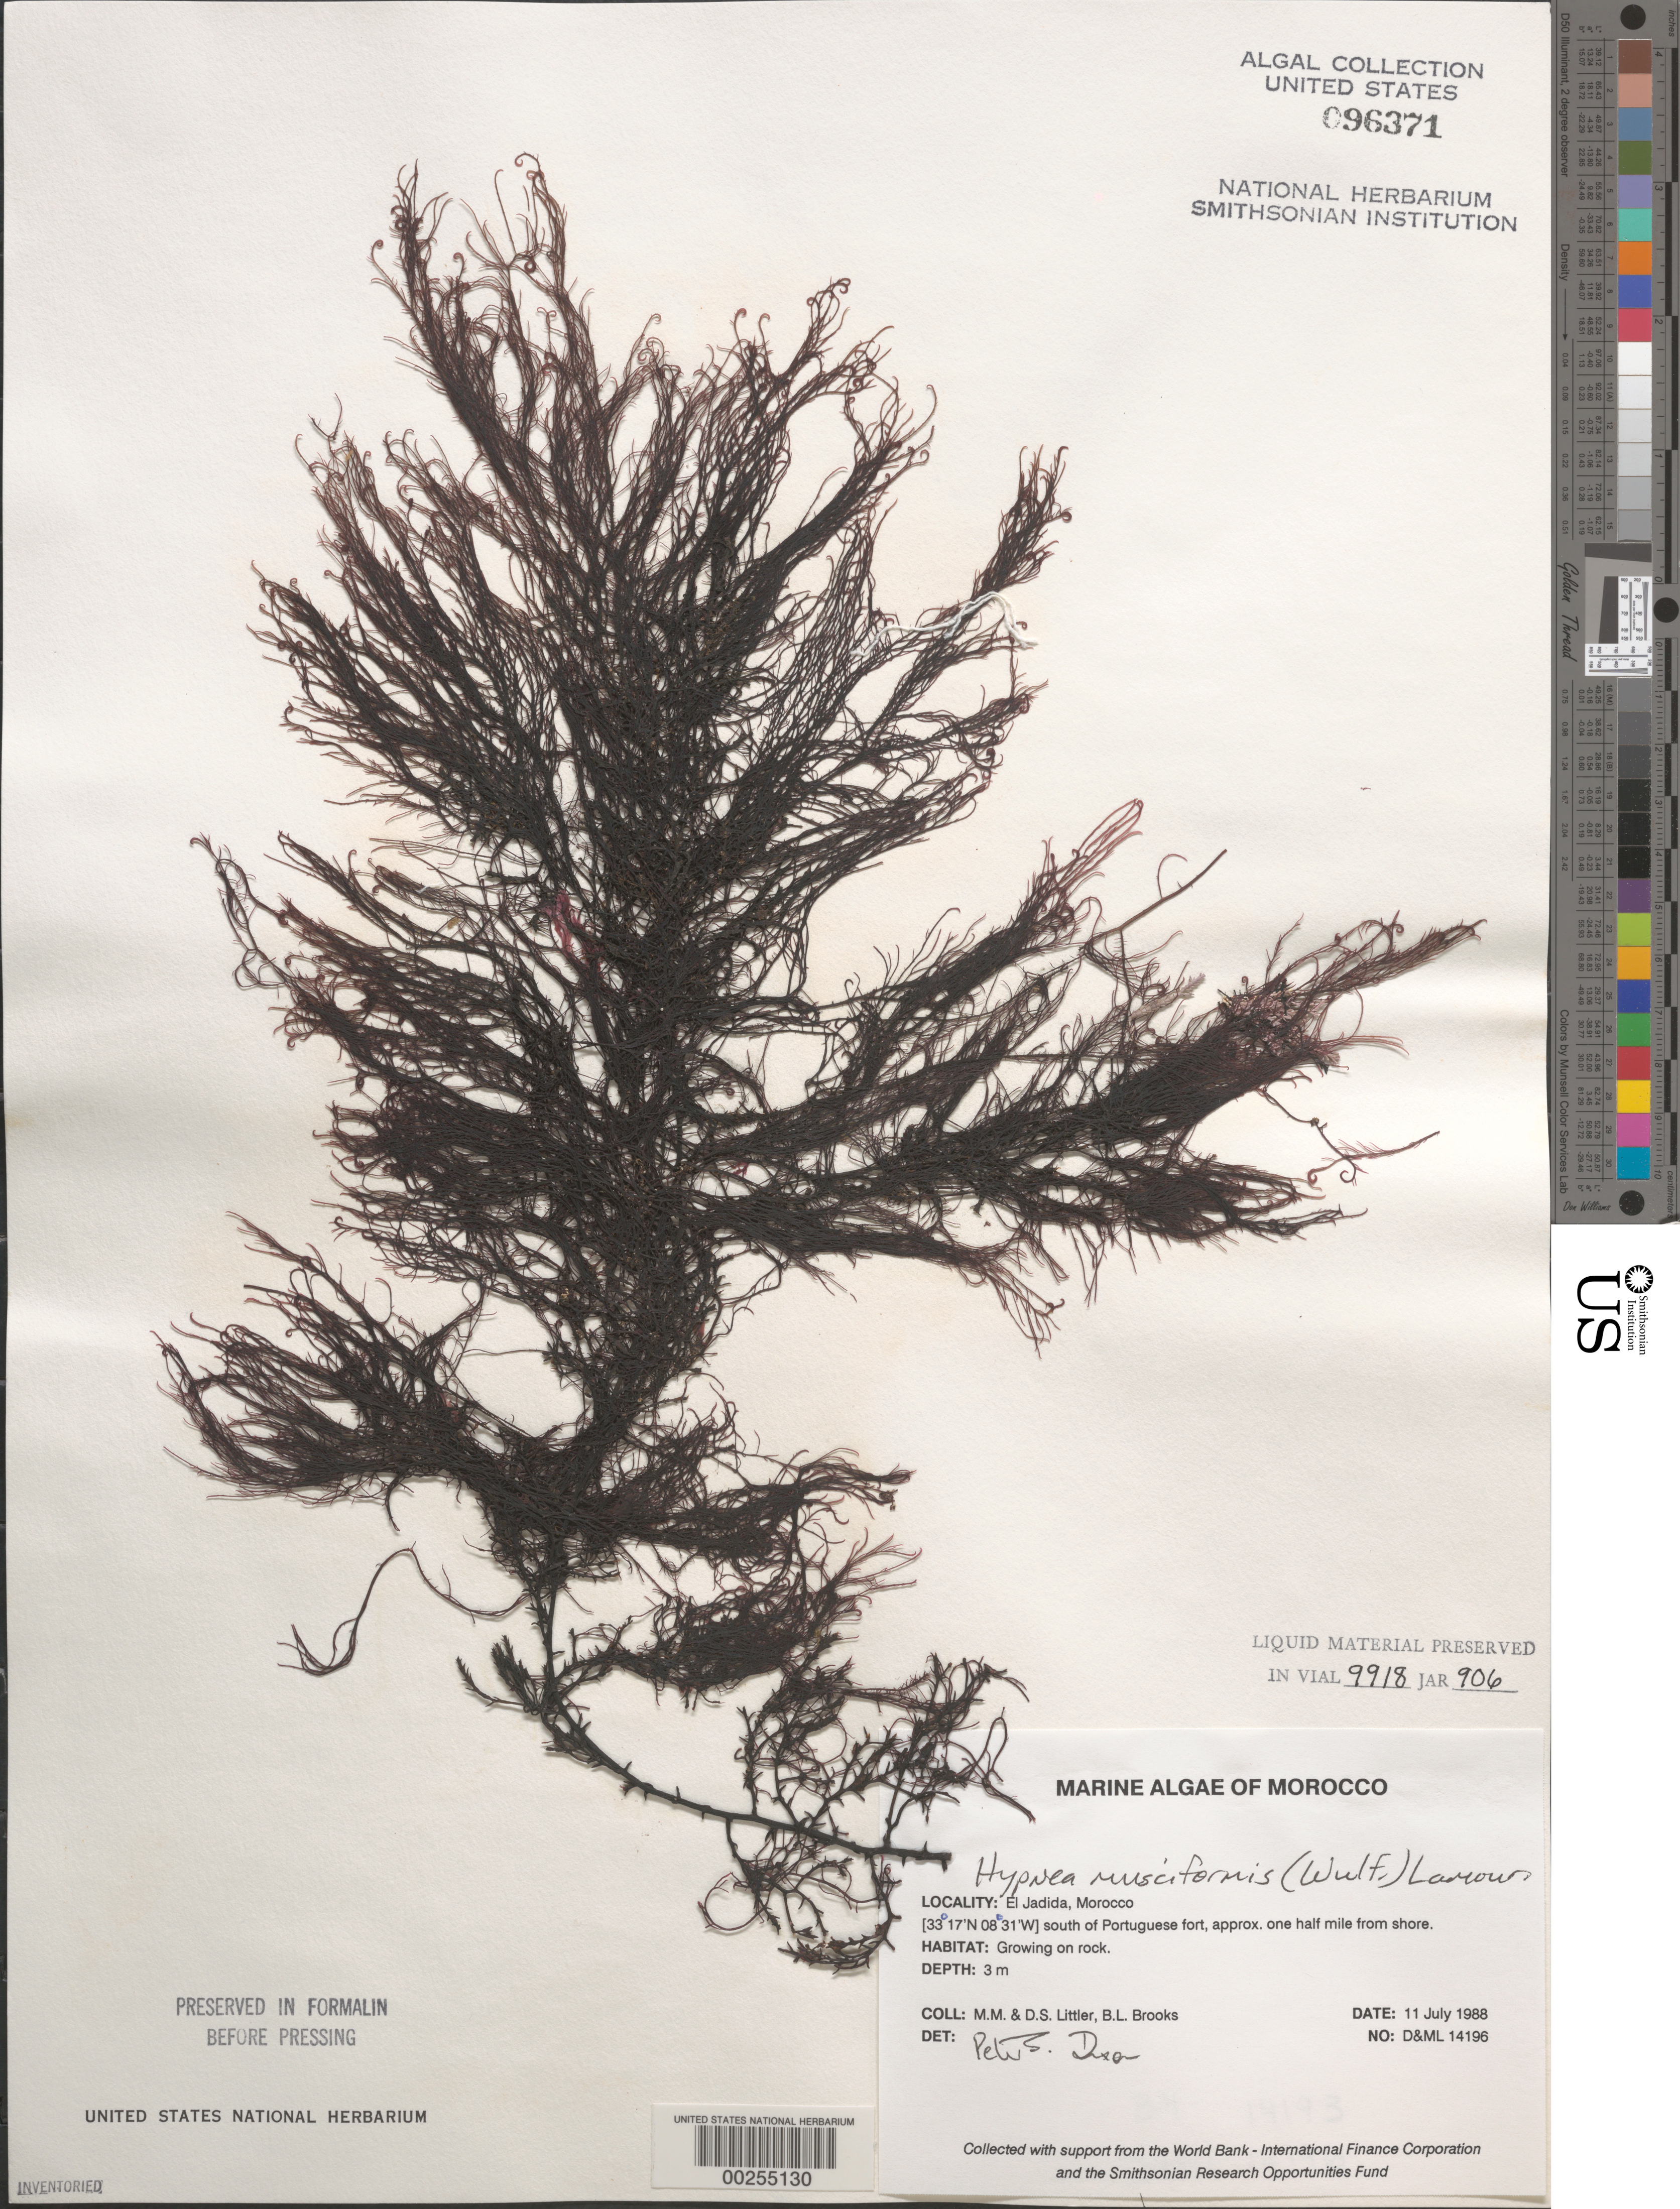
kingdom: Plantae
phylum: Rhodophyta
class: Florideophyceae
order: Gigartinales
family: Cystocloniaceae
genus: Hypnea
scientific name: Hypnea musciformis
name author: (Wulfen) J.V.Lamouroux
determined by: Dixon, P. S.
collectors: M. M. Littler, D. S. Littler & B. Brooks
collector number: D&ML 14196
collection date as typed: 11 Jul 1988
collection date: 1988-07-11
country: Morocco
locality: El Jadida, 0.5 mile south off Portuguese Fort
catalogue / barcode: US 96371